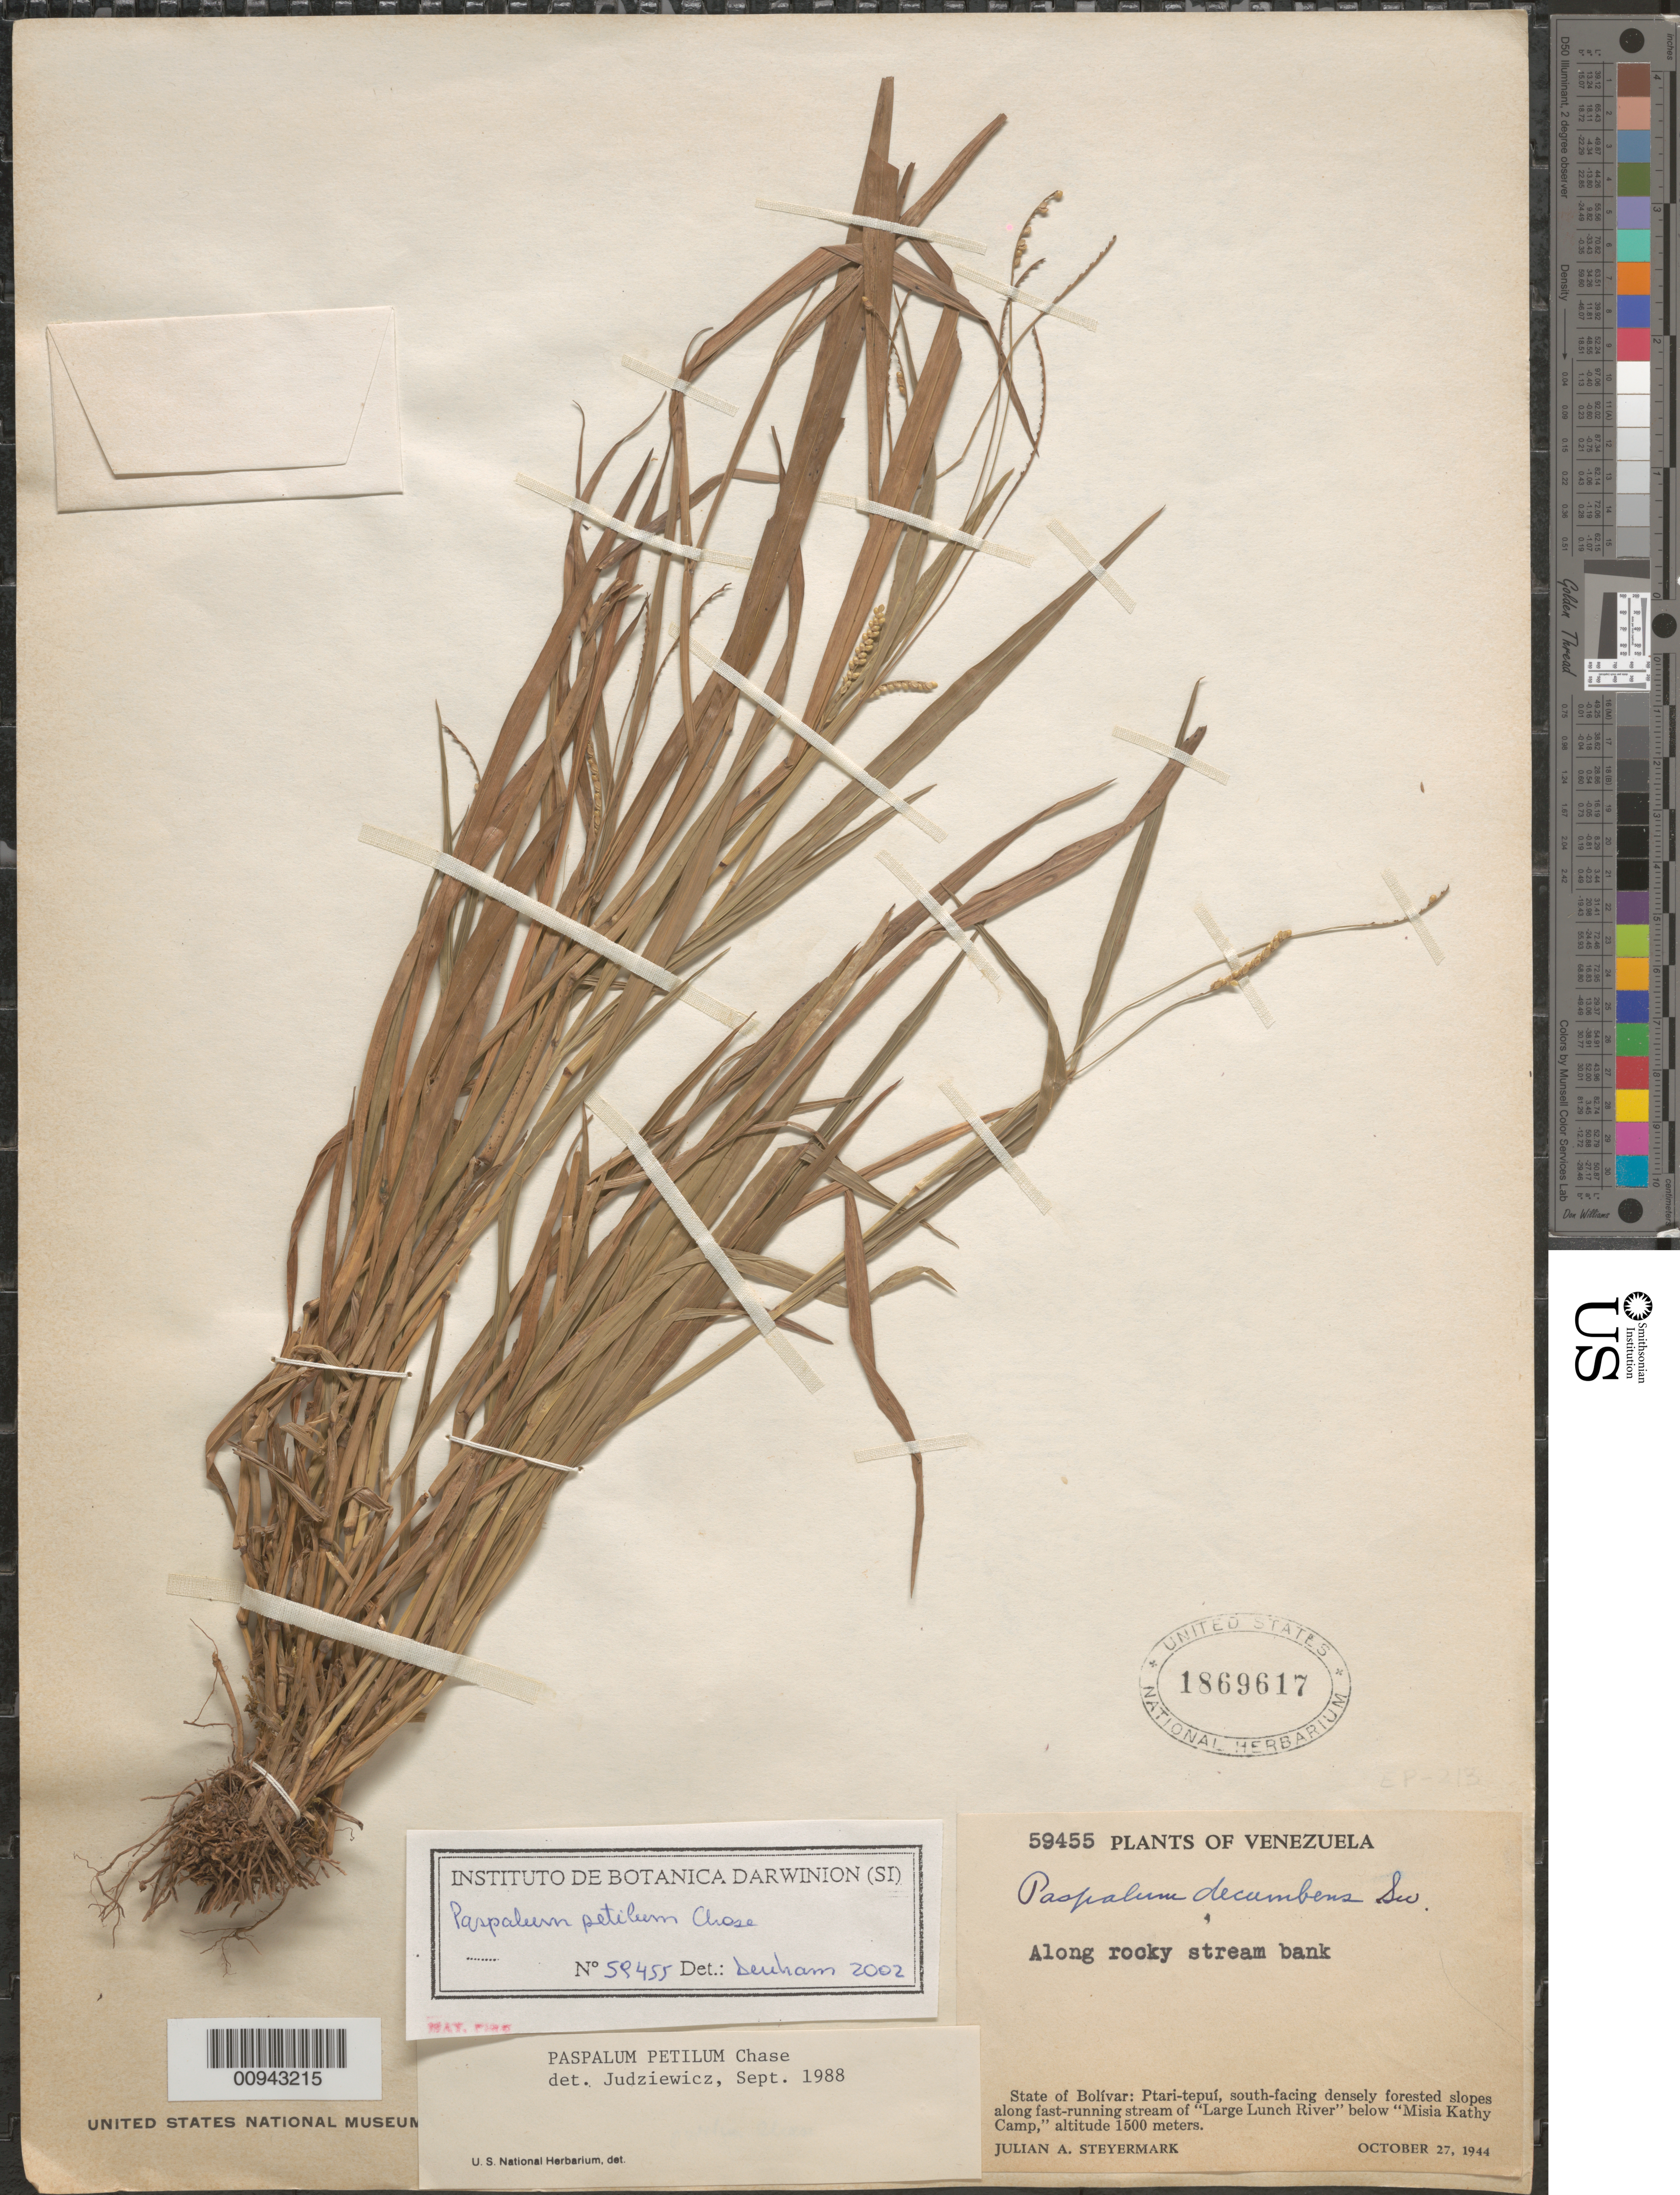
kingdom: Plantae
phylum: Tracheophyta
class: Liliopsida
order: Poales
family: Poaceae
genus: Paspalum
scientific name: Paspalum petilum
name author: Chase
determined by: Dehman, --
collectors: J. Steyermark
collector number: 59455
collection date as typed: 27-Oct-44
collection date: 1944-10-27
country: Venezuela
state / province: Bolívar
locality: Ptari-tepuí, between "Large Lunch River" and "Misia Kathy Camp"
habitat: Along rocky stream bank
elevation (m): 1500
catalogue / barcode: US 1869617